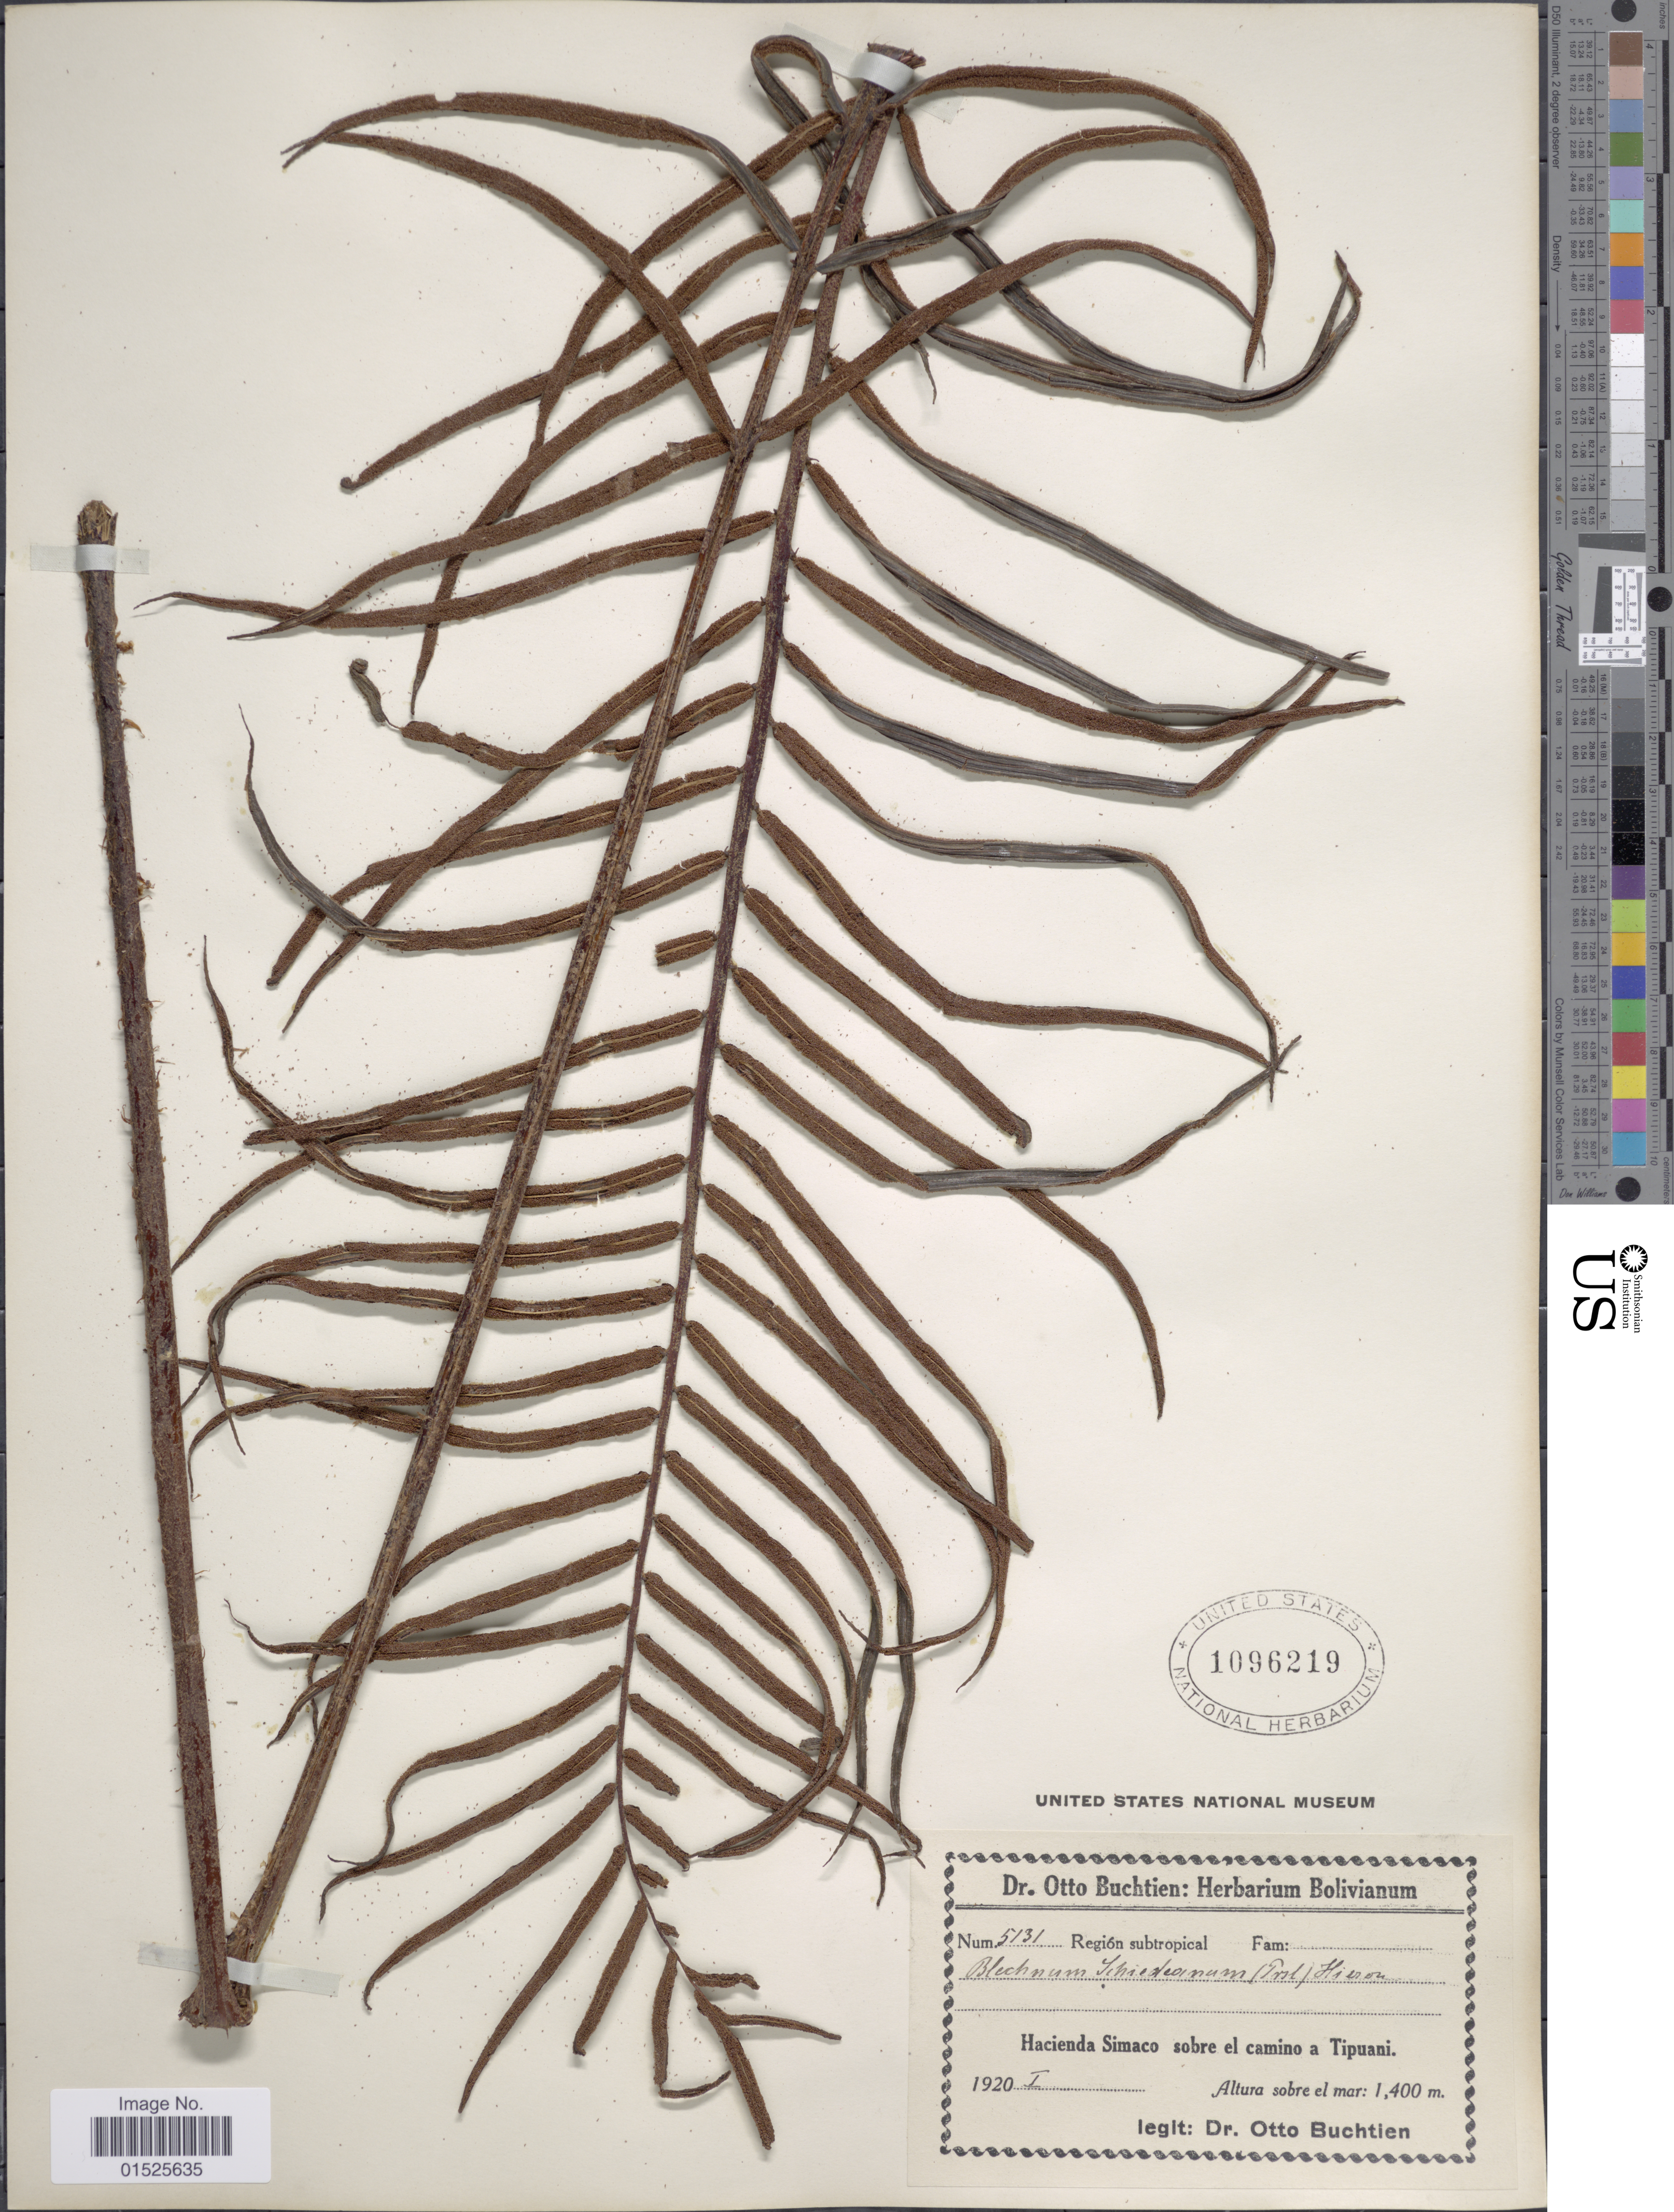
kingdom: Plantae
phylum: Tracheophyta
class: Polypodiopsida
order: Polypodiales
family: Blechnaceae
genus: Blechnum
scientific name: Blechnum cordatum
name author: (Desv.) Hieron.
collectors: O. Buchtien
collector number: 5131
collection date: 1920-01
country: Bolivia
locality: Región subtropical. Hacienda Simaco sobre el camino a Tipuani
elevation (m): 1400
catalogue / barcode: US 1096219